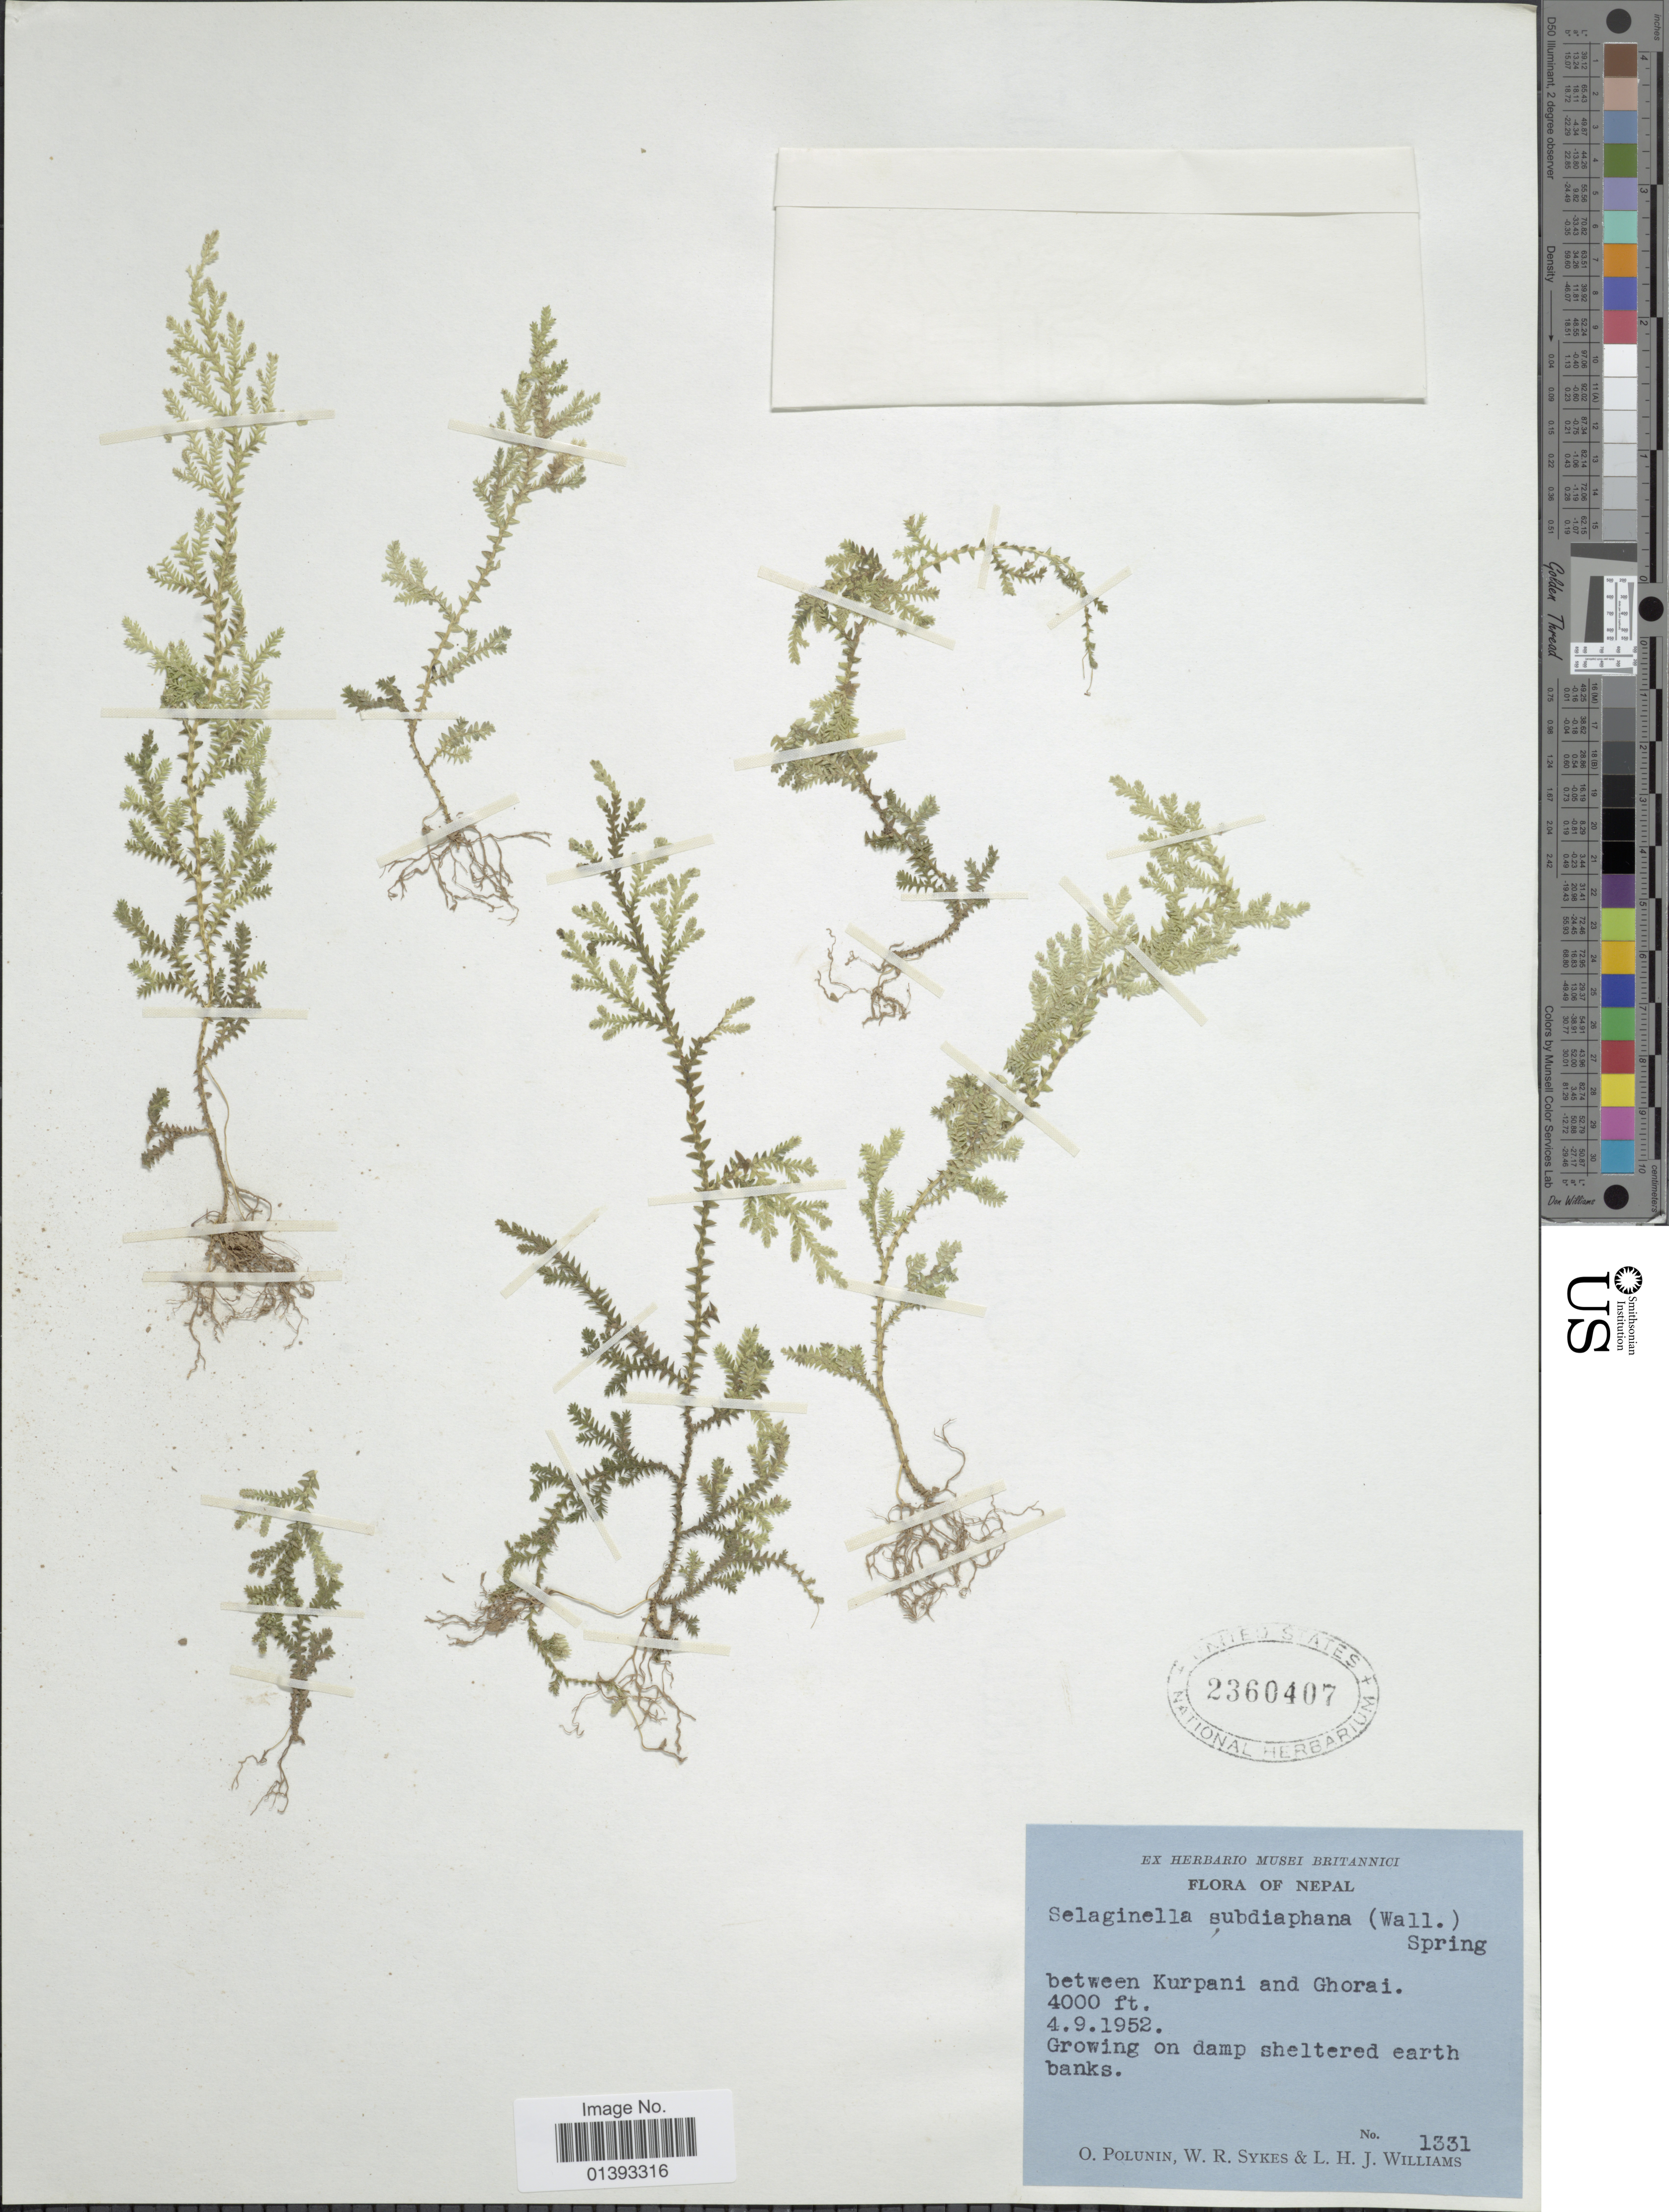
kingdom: Plantae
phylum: Tracheophyta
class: Lycopodiopsida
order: Selaginellales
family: Selaginellaceae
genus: Selaginella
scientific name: Selaginella subdiaphana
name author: (Wall. ex Hook. & Grev.) Spring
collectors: O. V. Polunin, W. R. Sykes & L. H. J. Williams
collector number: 1331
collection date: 1952-09-04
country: Nepal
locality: Between Kurpani and Ghorai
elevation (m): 1219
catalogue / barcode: US 2360407